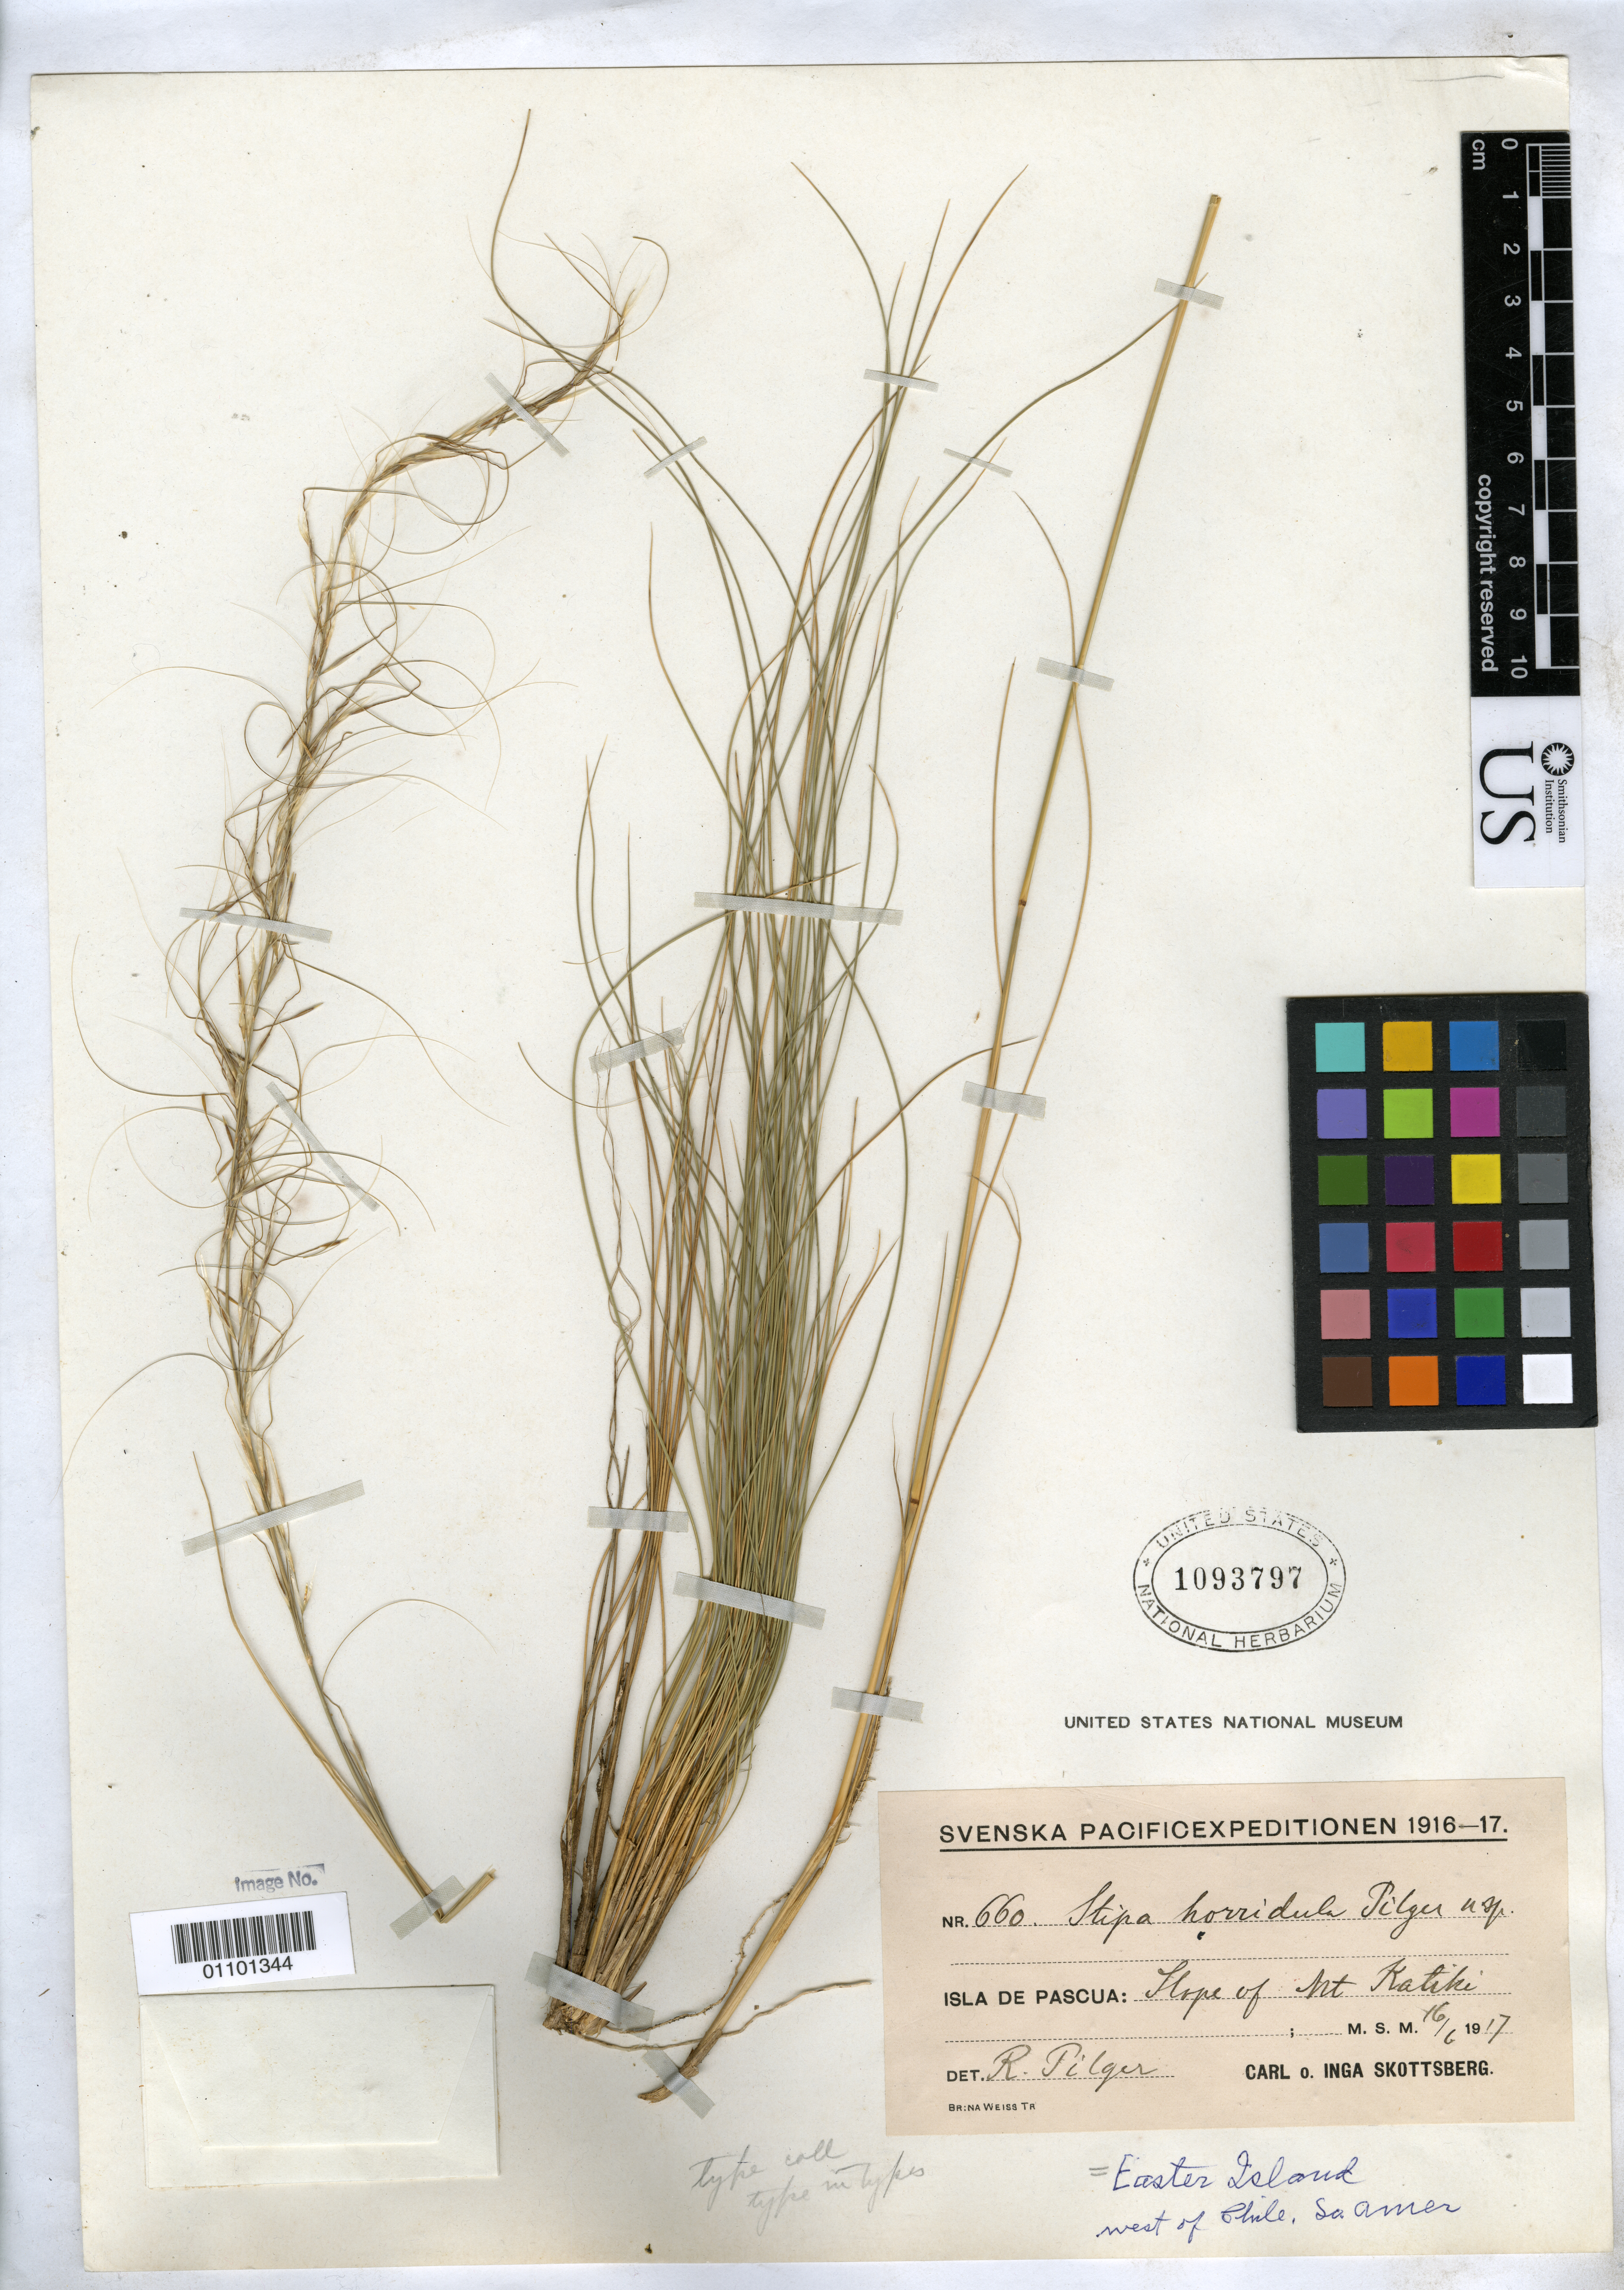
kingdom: Plantae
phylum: Tracheophyta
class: Liliopsida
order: Poales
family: Poaceae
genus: Stipa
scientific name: Stipa horridula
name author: Pilg. in Skottsb.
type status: Type Collection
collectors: C. Skottsberg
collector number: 660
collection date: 1917-06-16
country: Chile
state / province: Valparaíso (V)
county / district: Isla de Pascua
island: Pascua [Easter]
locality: Slope of Mt. Katiki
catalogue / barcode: US 1093797